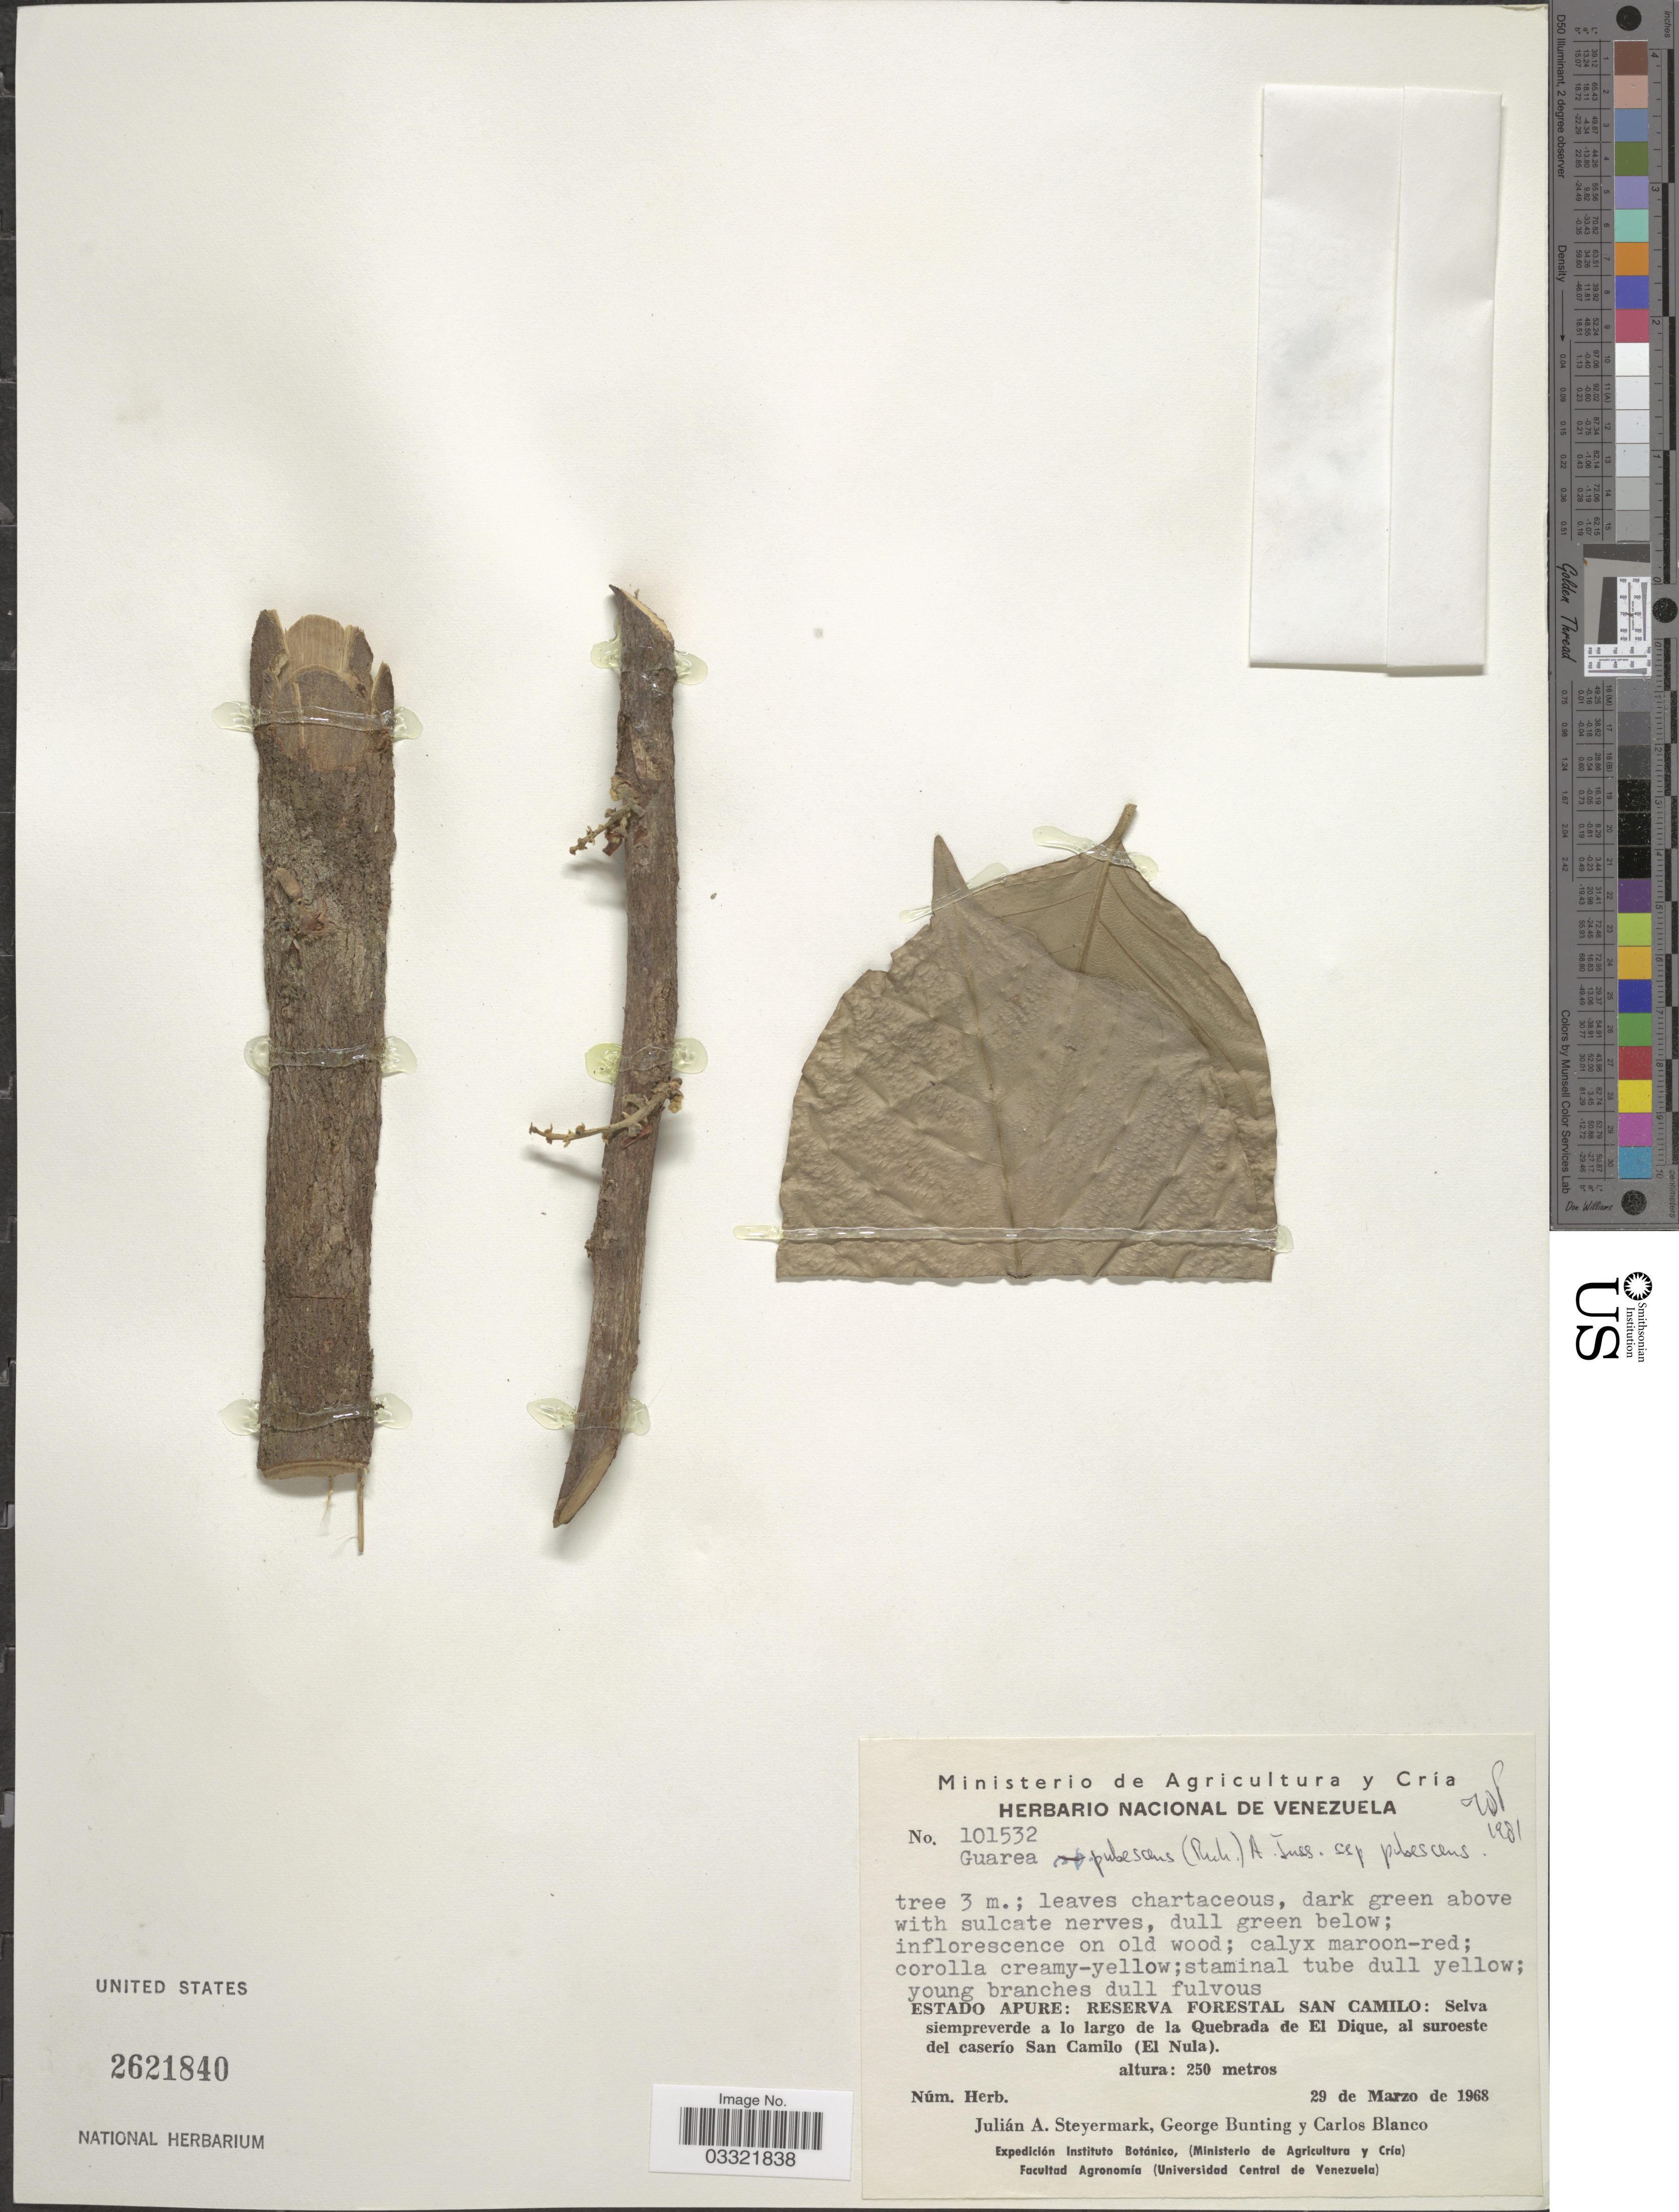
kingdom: Plantae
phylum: Tracheophyta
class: Magnoliopsida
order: Sapindales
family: Meliaceae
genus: Guarea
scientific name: Guarea pubescens subsp. pubescens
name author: (Rich.) A. Juss.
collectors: J. Steyermark, G. S. Bunting & C. Blanco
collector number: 101532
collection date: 1968-03-29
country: Venezuela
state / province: Apure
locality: Reserva Forestal San Camilo: Selva siempreverde a lo largo de la Quebrada de El Dique, al suroeste del caserío San Camilo (El Nula).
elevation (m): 250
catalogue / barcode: US 2621840